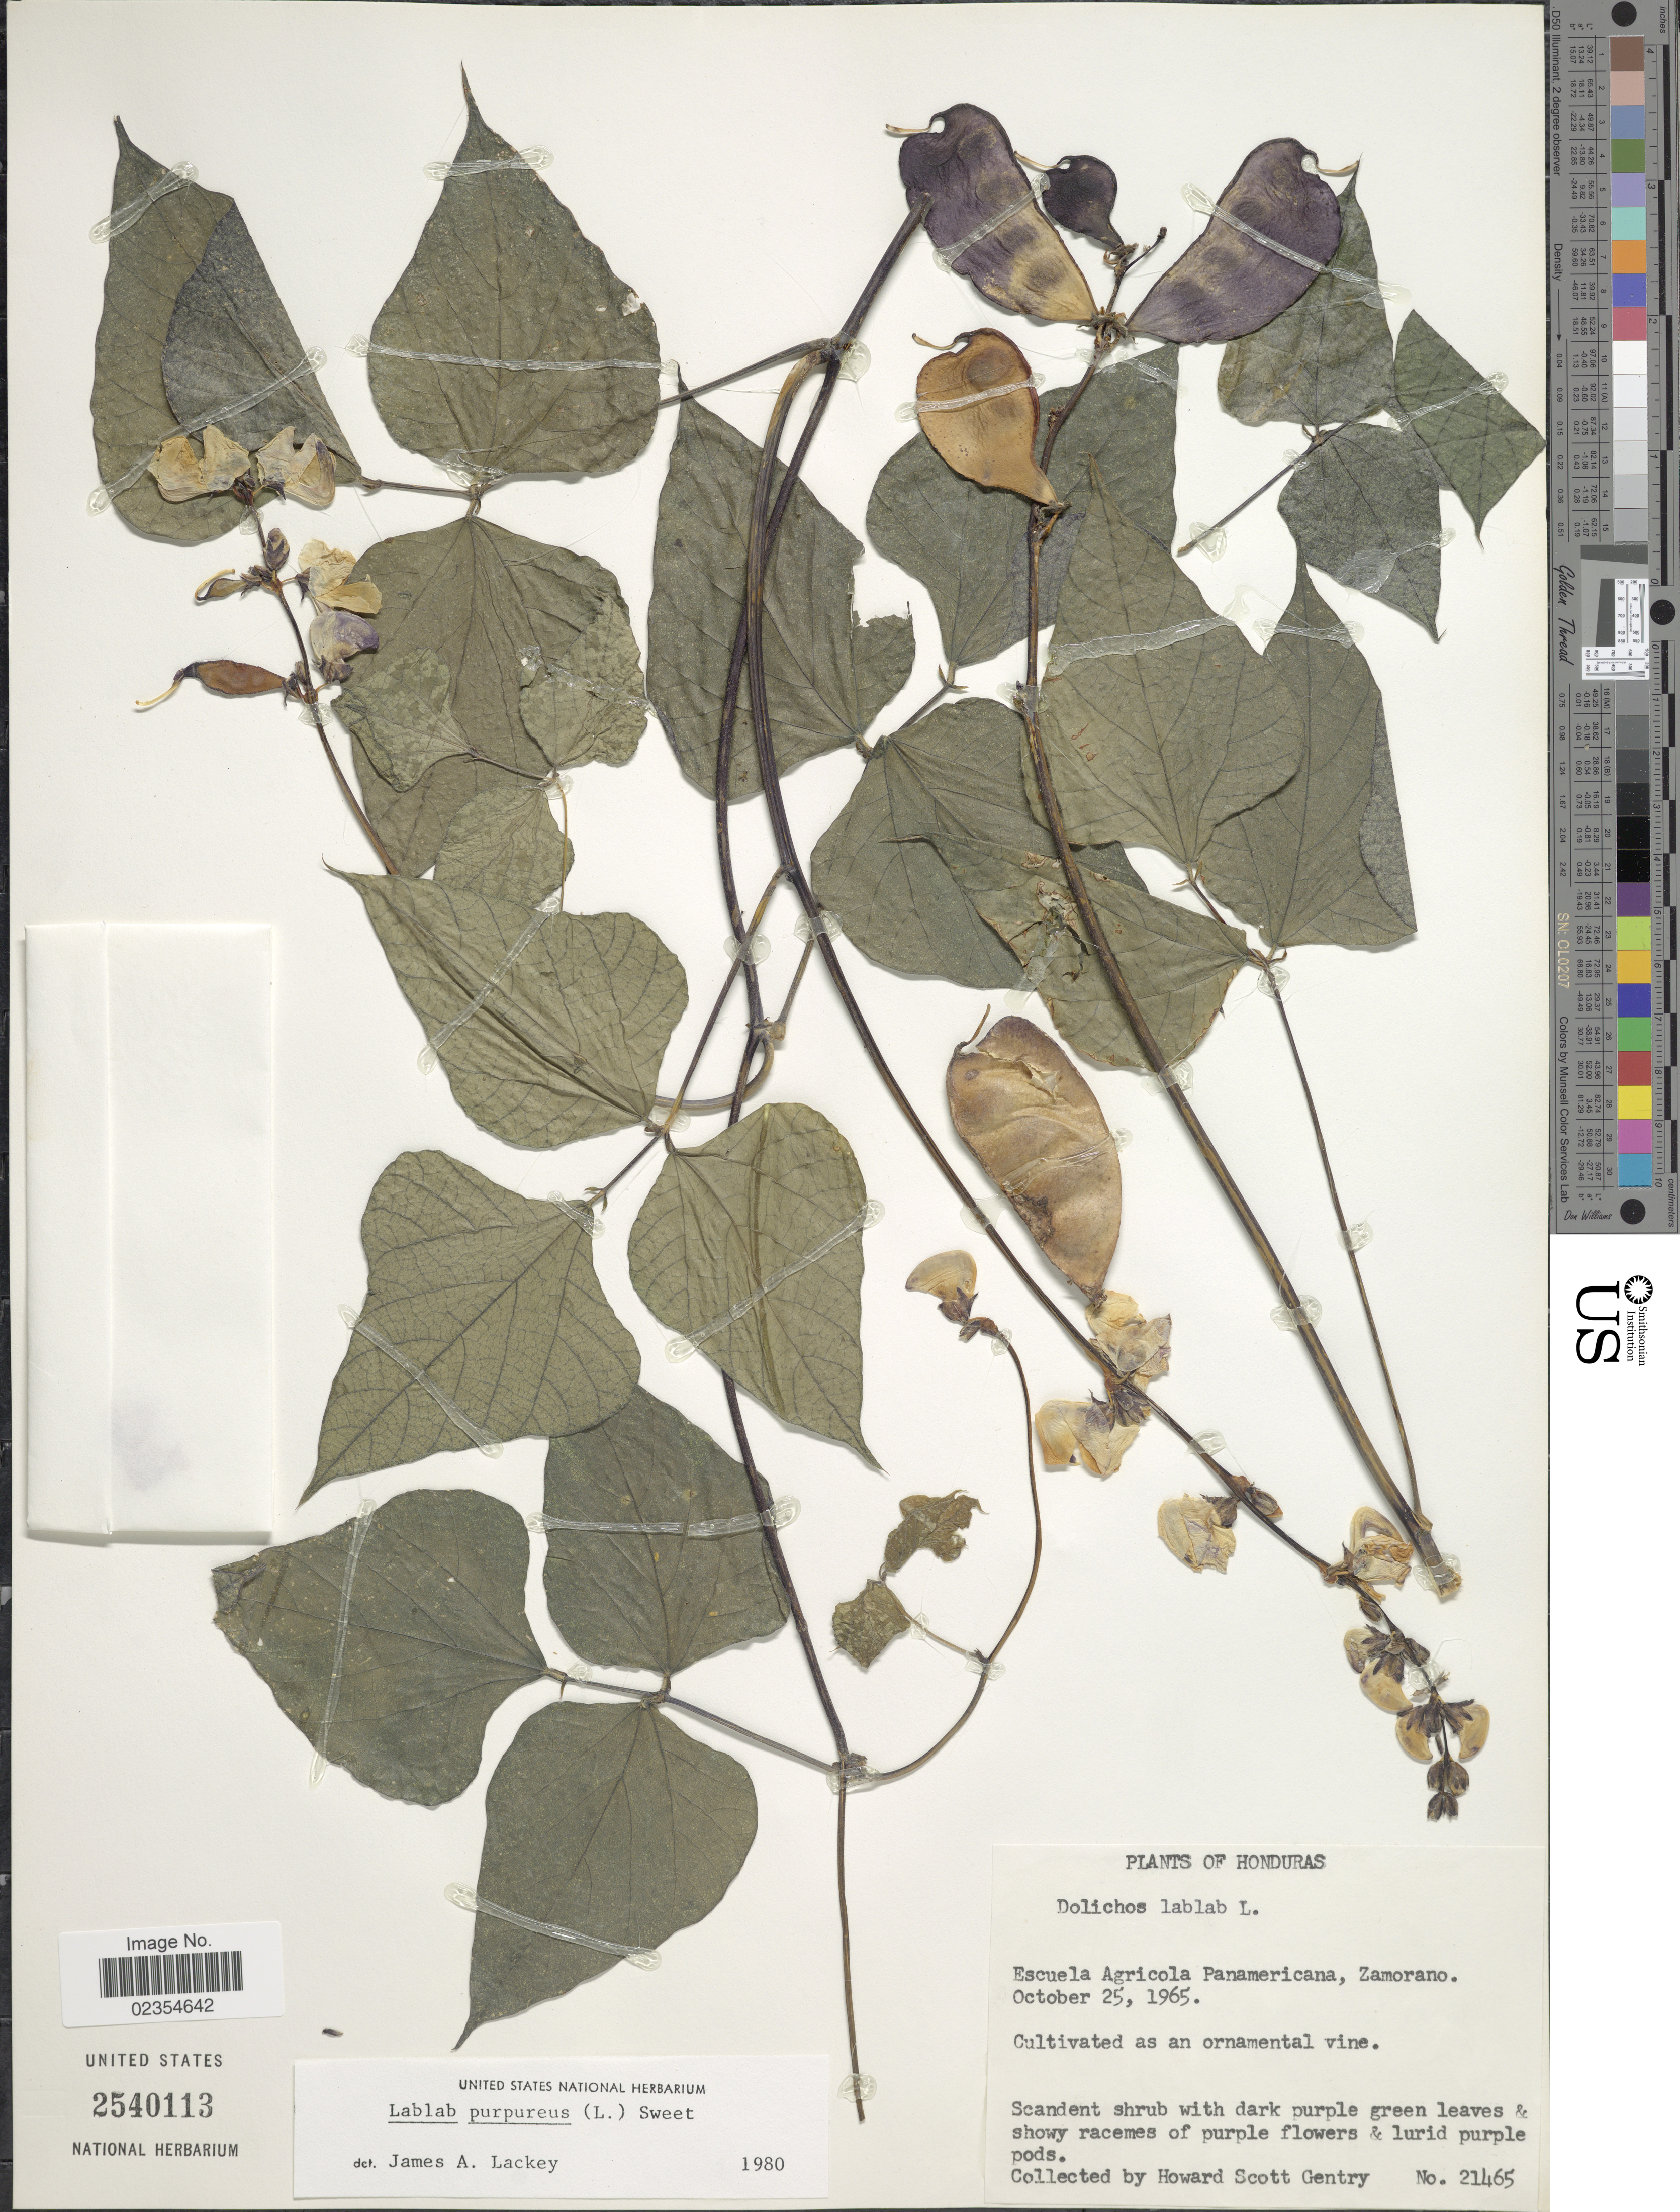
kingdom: Plantae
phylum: Tracheophyta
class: Magnoliopsida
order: Fabales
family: Fabaceae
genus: Lablab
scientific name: Lablab purpureus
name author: (L.) Sweet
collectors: H. S. Gentry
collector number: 21465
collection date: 1965-10-25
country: Honduras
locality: Escuela Agricola Panamericana, Zamorano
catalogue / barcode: US 2540113